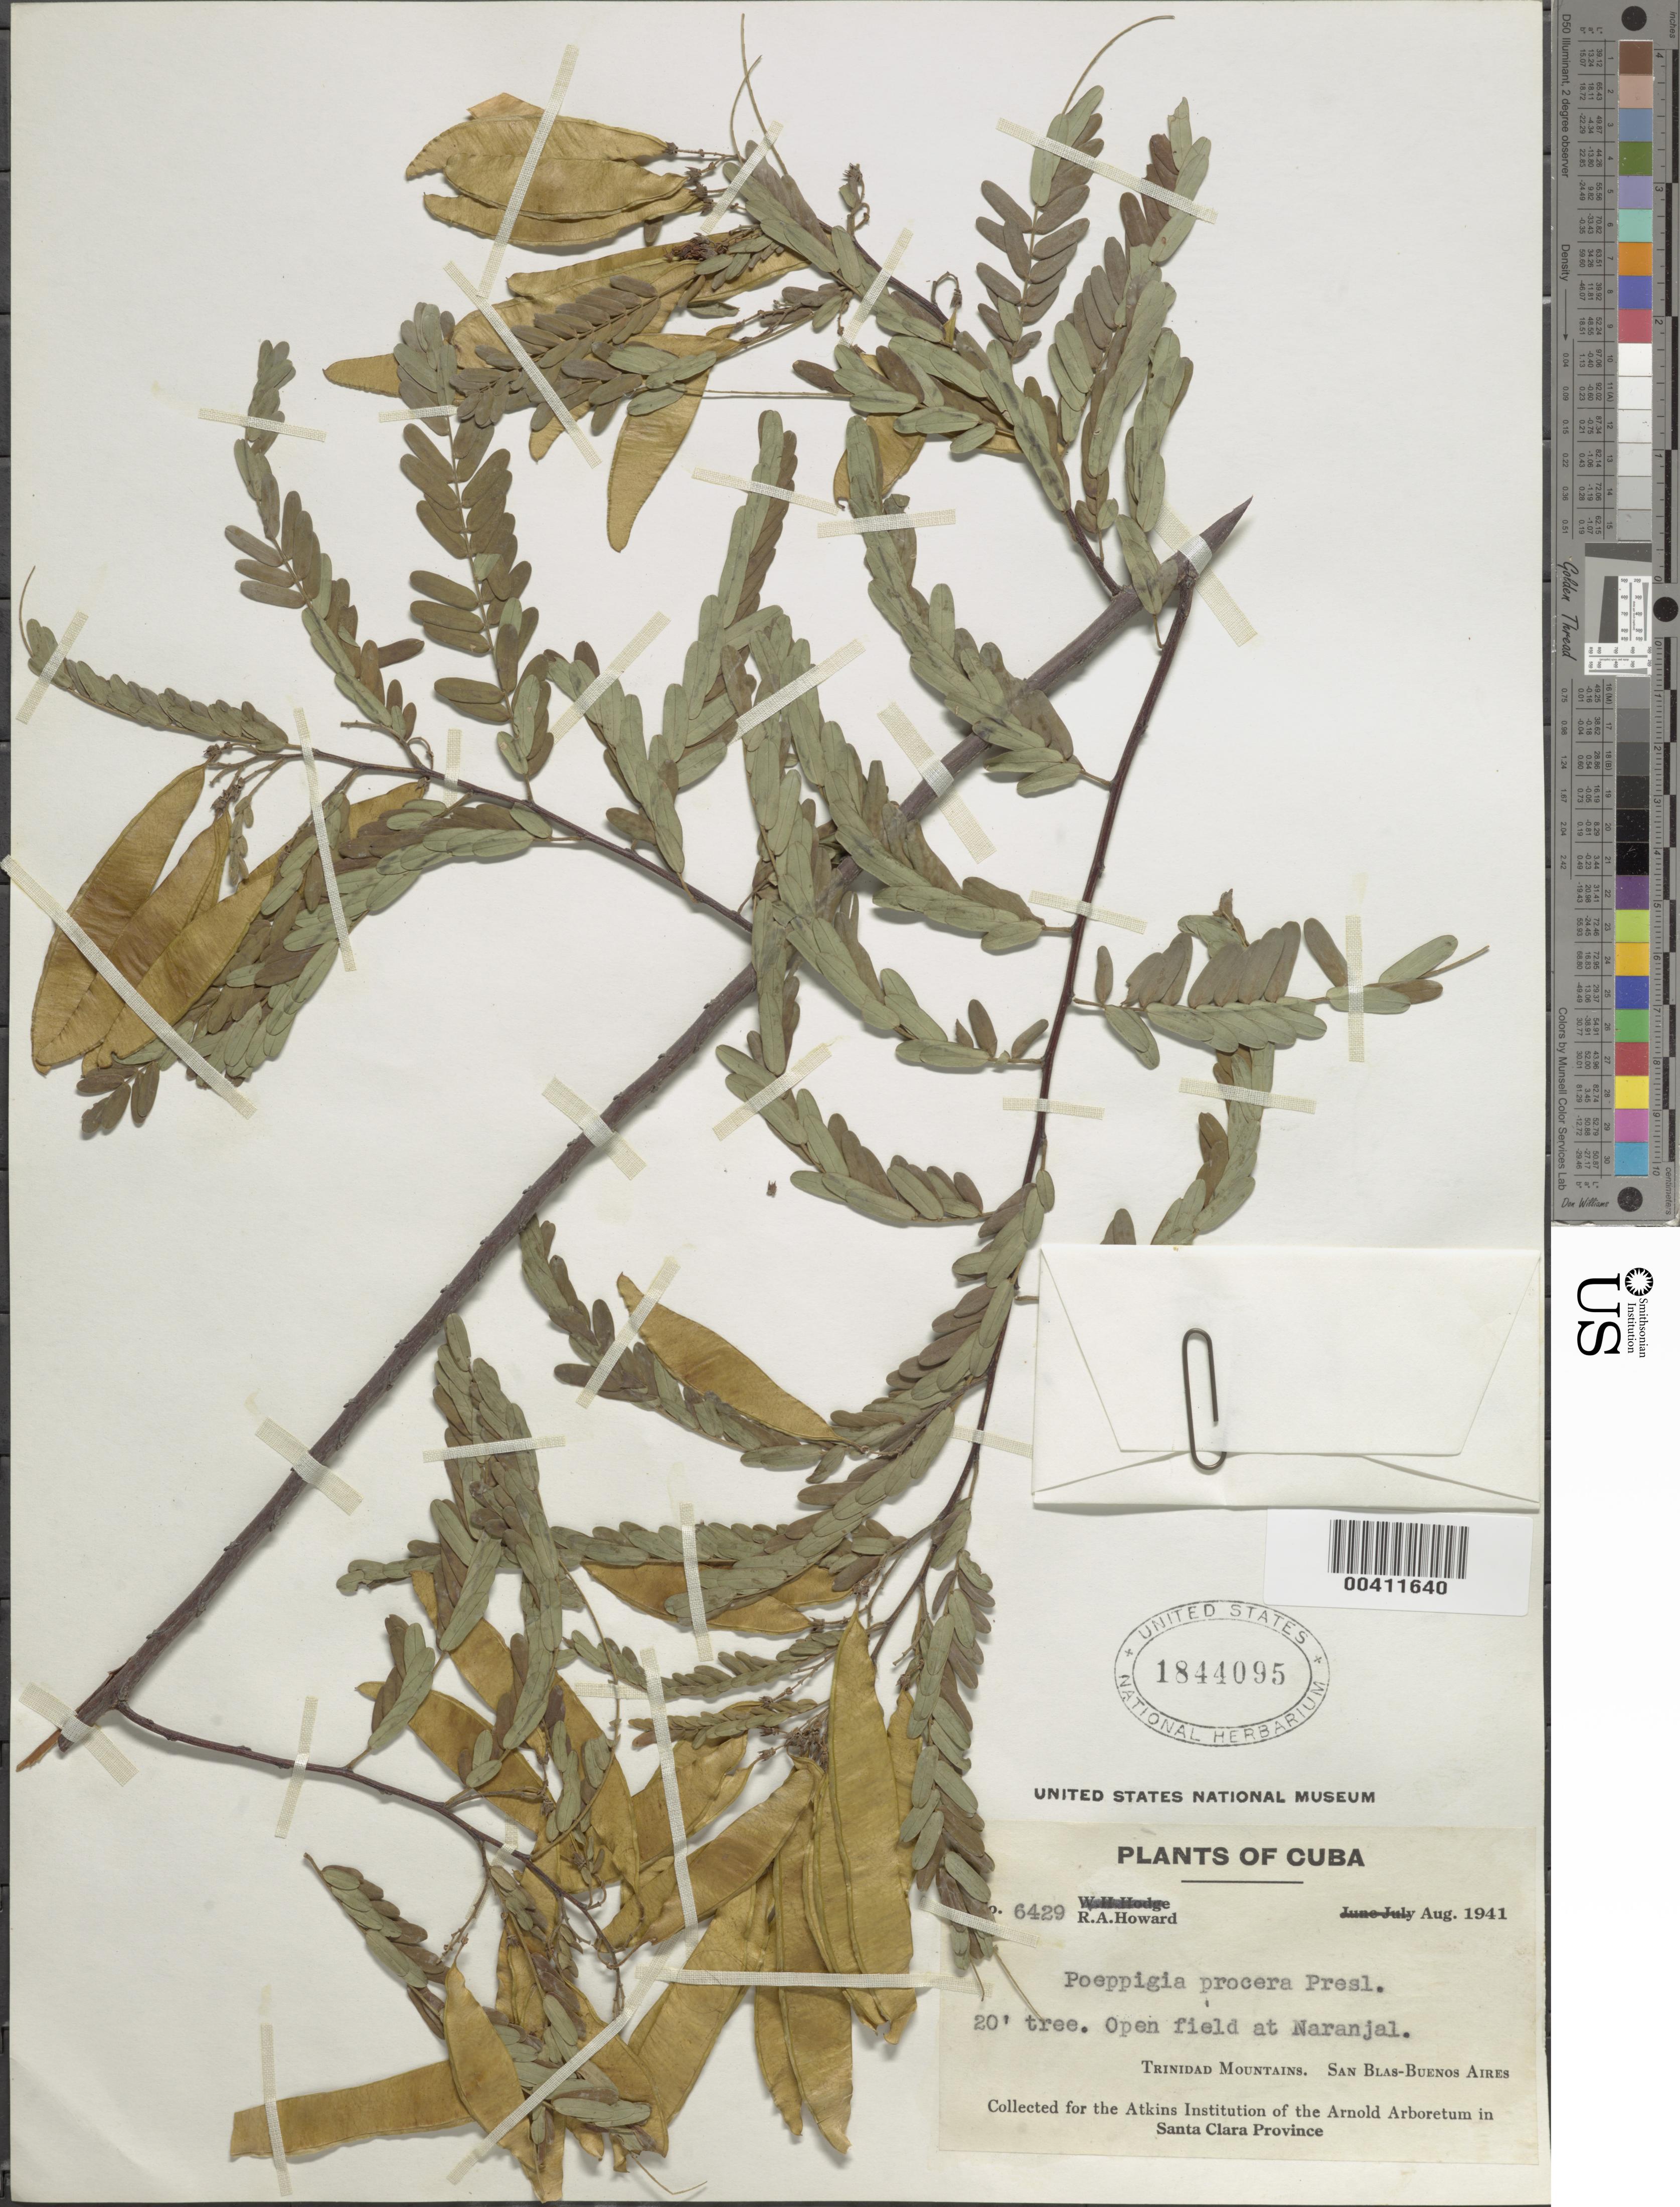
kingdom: Plantae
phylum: Tracheophyta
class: Magnoliopsida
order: Fabales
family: Fabaceae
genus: Poeppigia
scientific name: Poeppigia procera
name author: C. Presl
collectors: R. A. Howard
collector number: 6429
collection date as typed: Aug 1941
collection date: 1941-08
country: Cuba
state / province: Las Villas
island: Greater Antilles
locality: Naranjal, trinidad mtns., san blas - buenos aires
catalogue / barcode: US 1844095